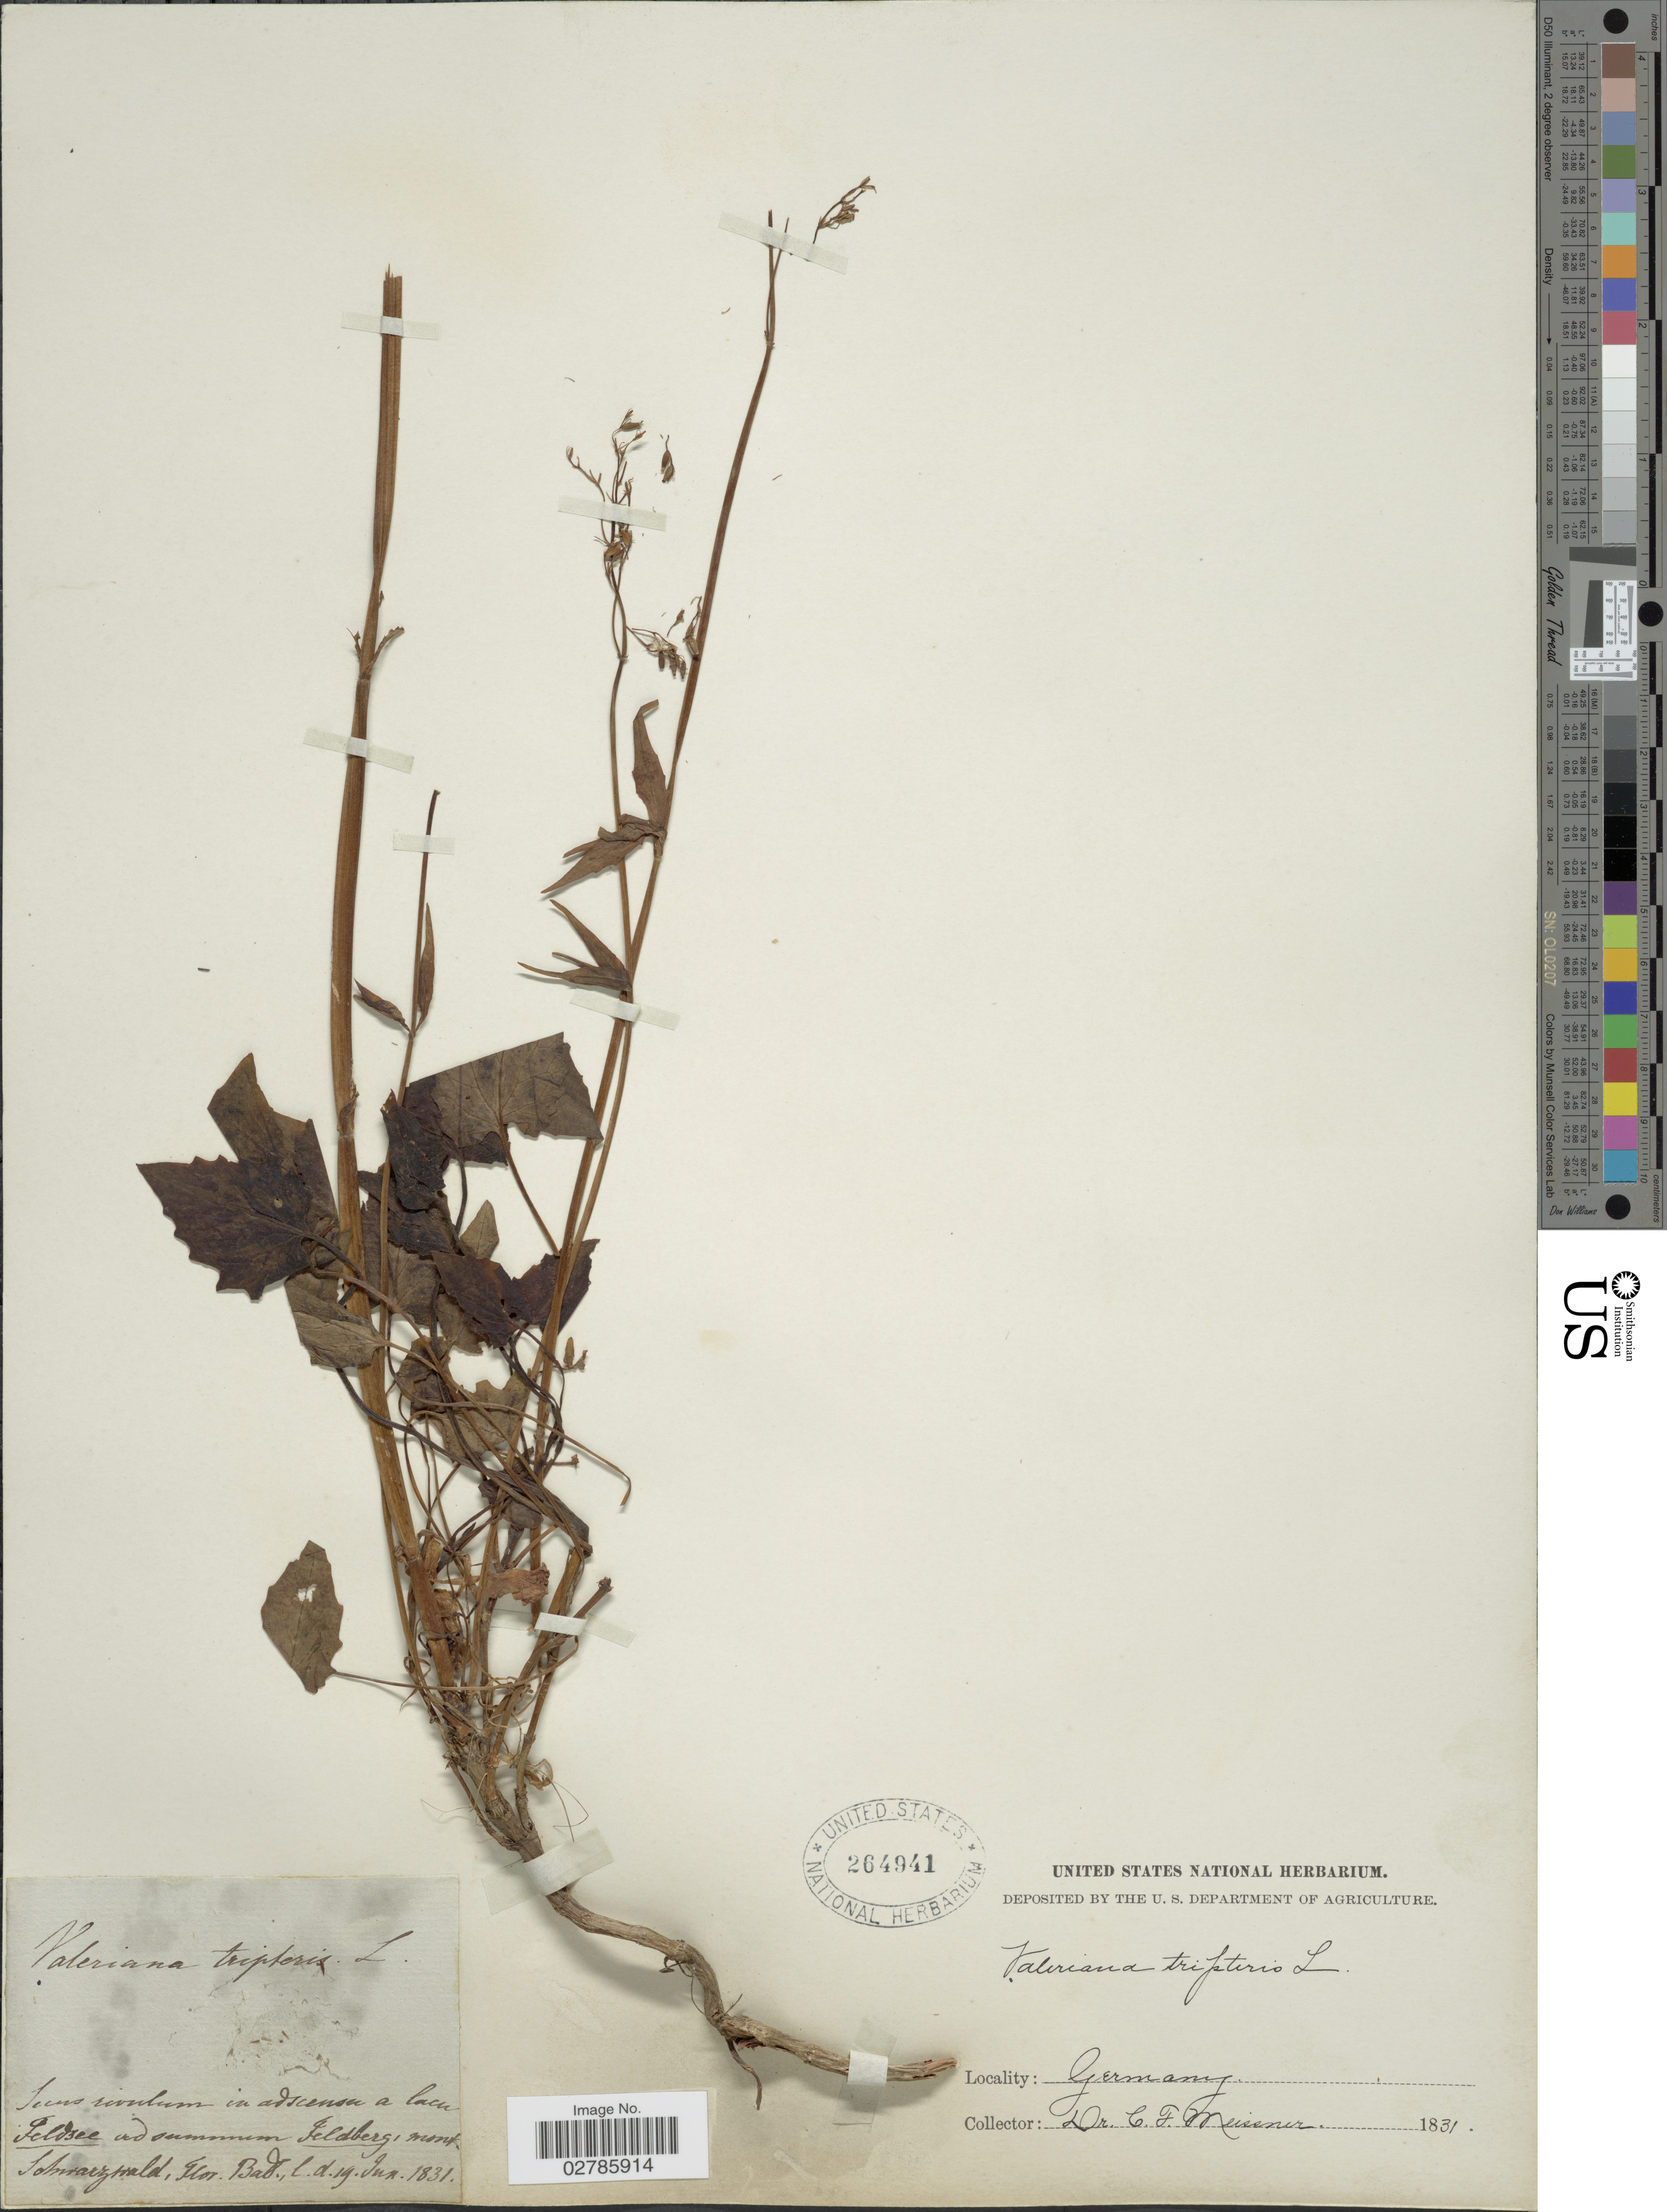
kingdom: Plantae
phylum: Tracheophyta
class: Magnoliopsida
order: Dipsacales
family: Caprifoliaceae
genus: Valeriana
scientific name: Valeriana tripteris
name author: L.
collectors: C. F. W. Meissner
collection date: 1831-06-19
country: Germany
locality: Secus rivulum in adscensu a lacu Feldzee ad summem Fedlberg mont Schwarzwald.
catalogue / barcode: US 264941